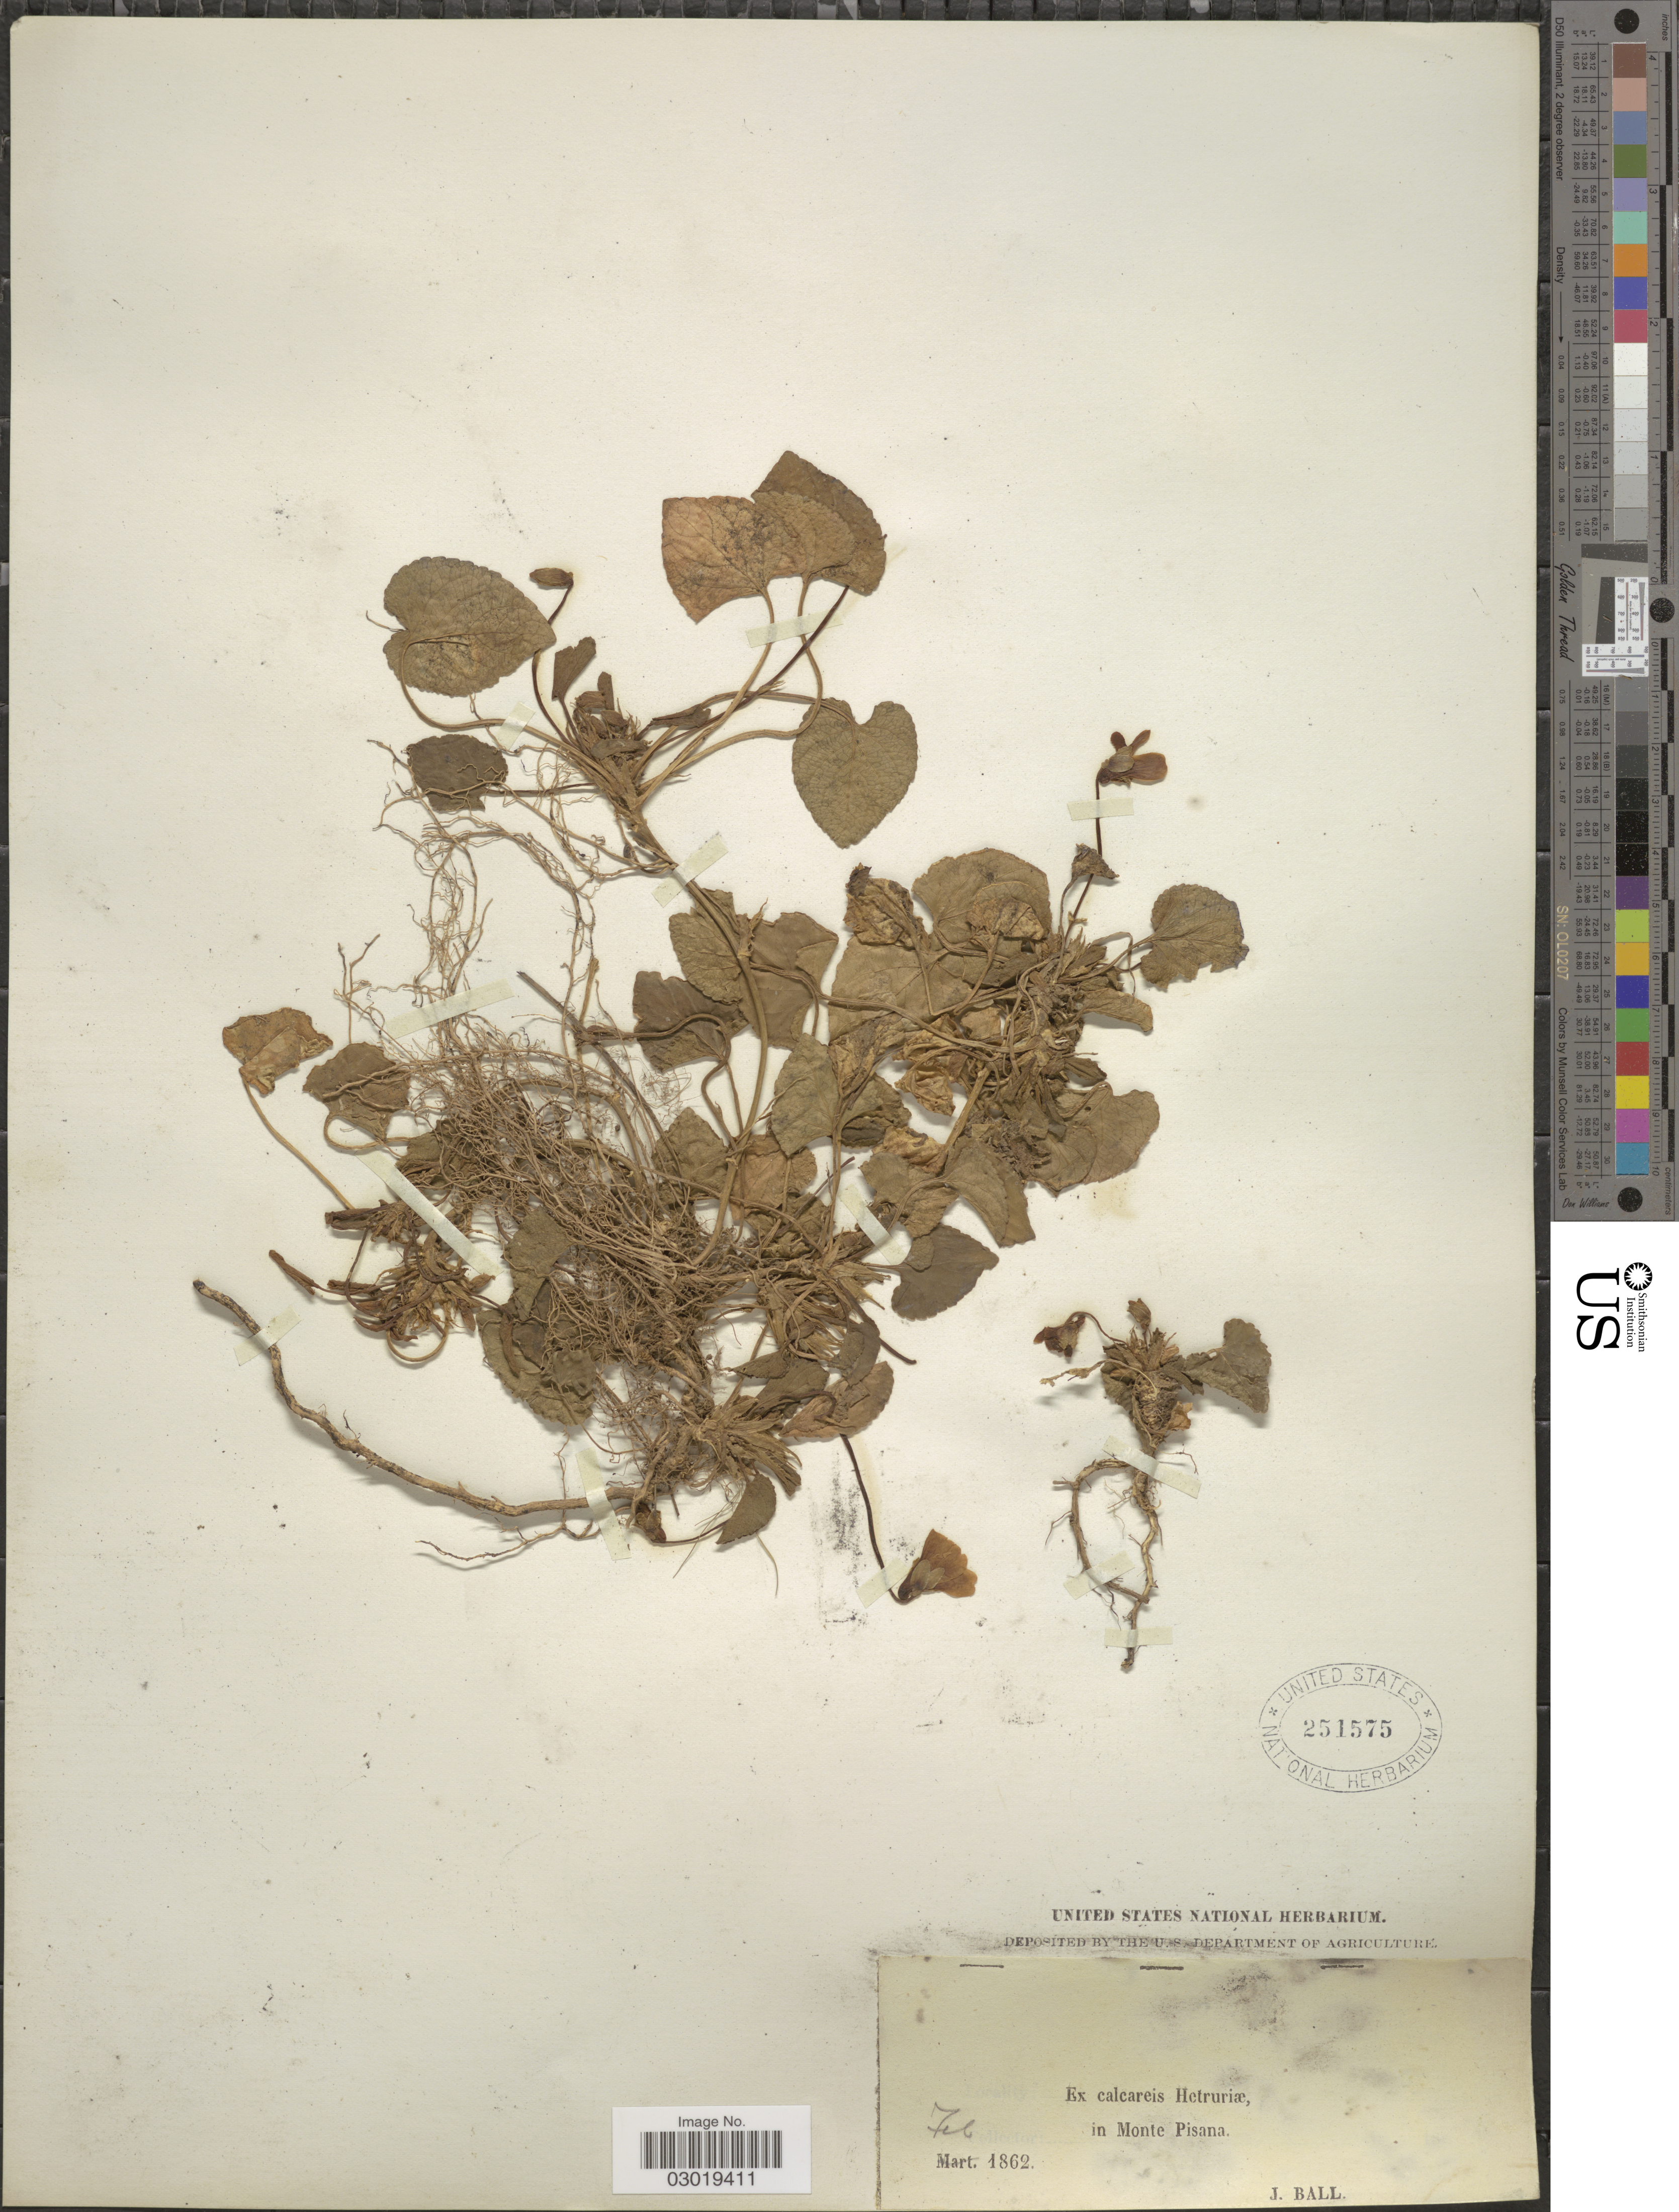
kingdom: Plantae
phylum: Tracheophyta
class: Magnoliopsida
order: Malpighiales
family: Violaceae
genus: Viola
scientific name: Viola sp.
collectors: J. Ball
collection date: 1862-02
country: Italy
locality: Calcareis Hetruriæ, in Monte Pisana.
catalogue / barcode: US 251575